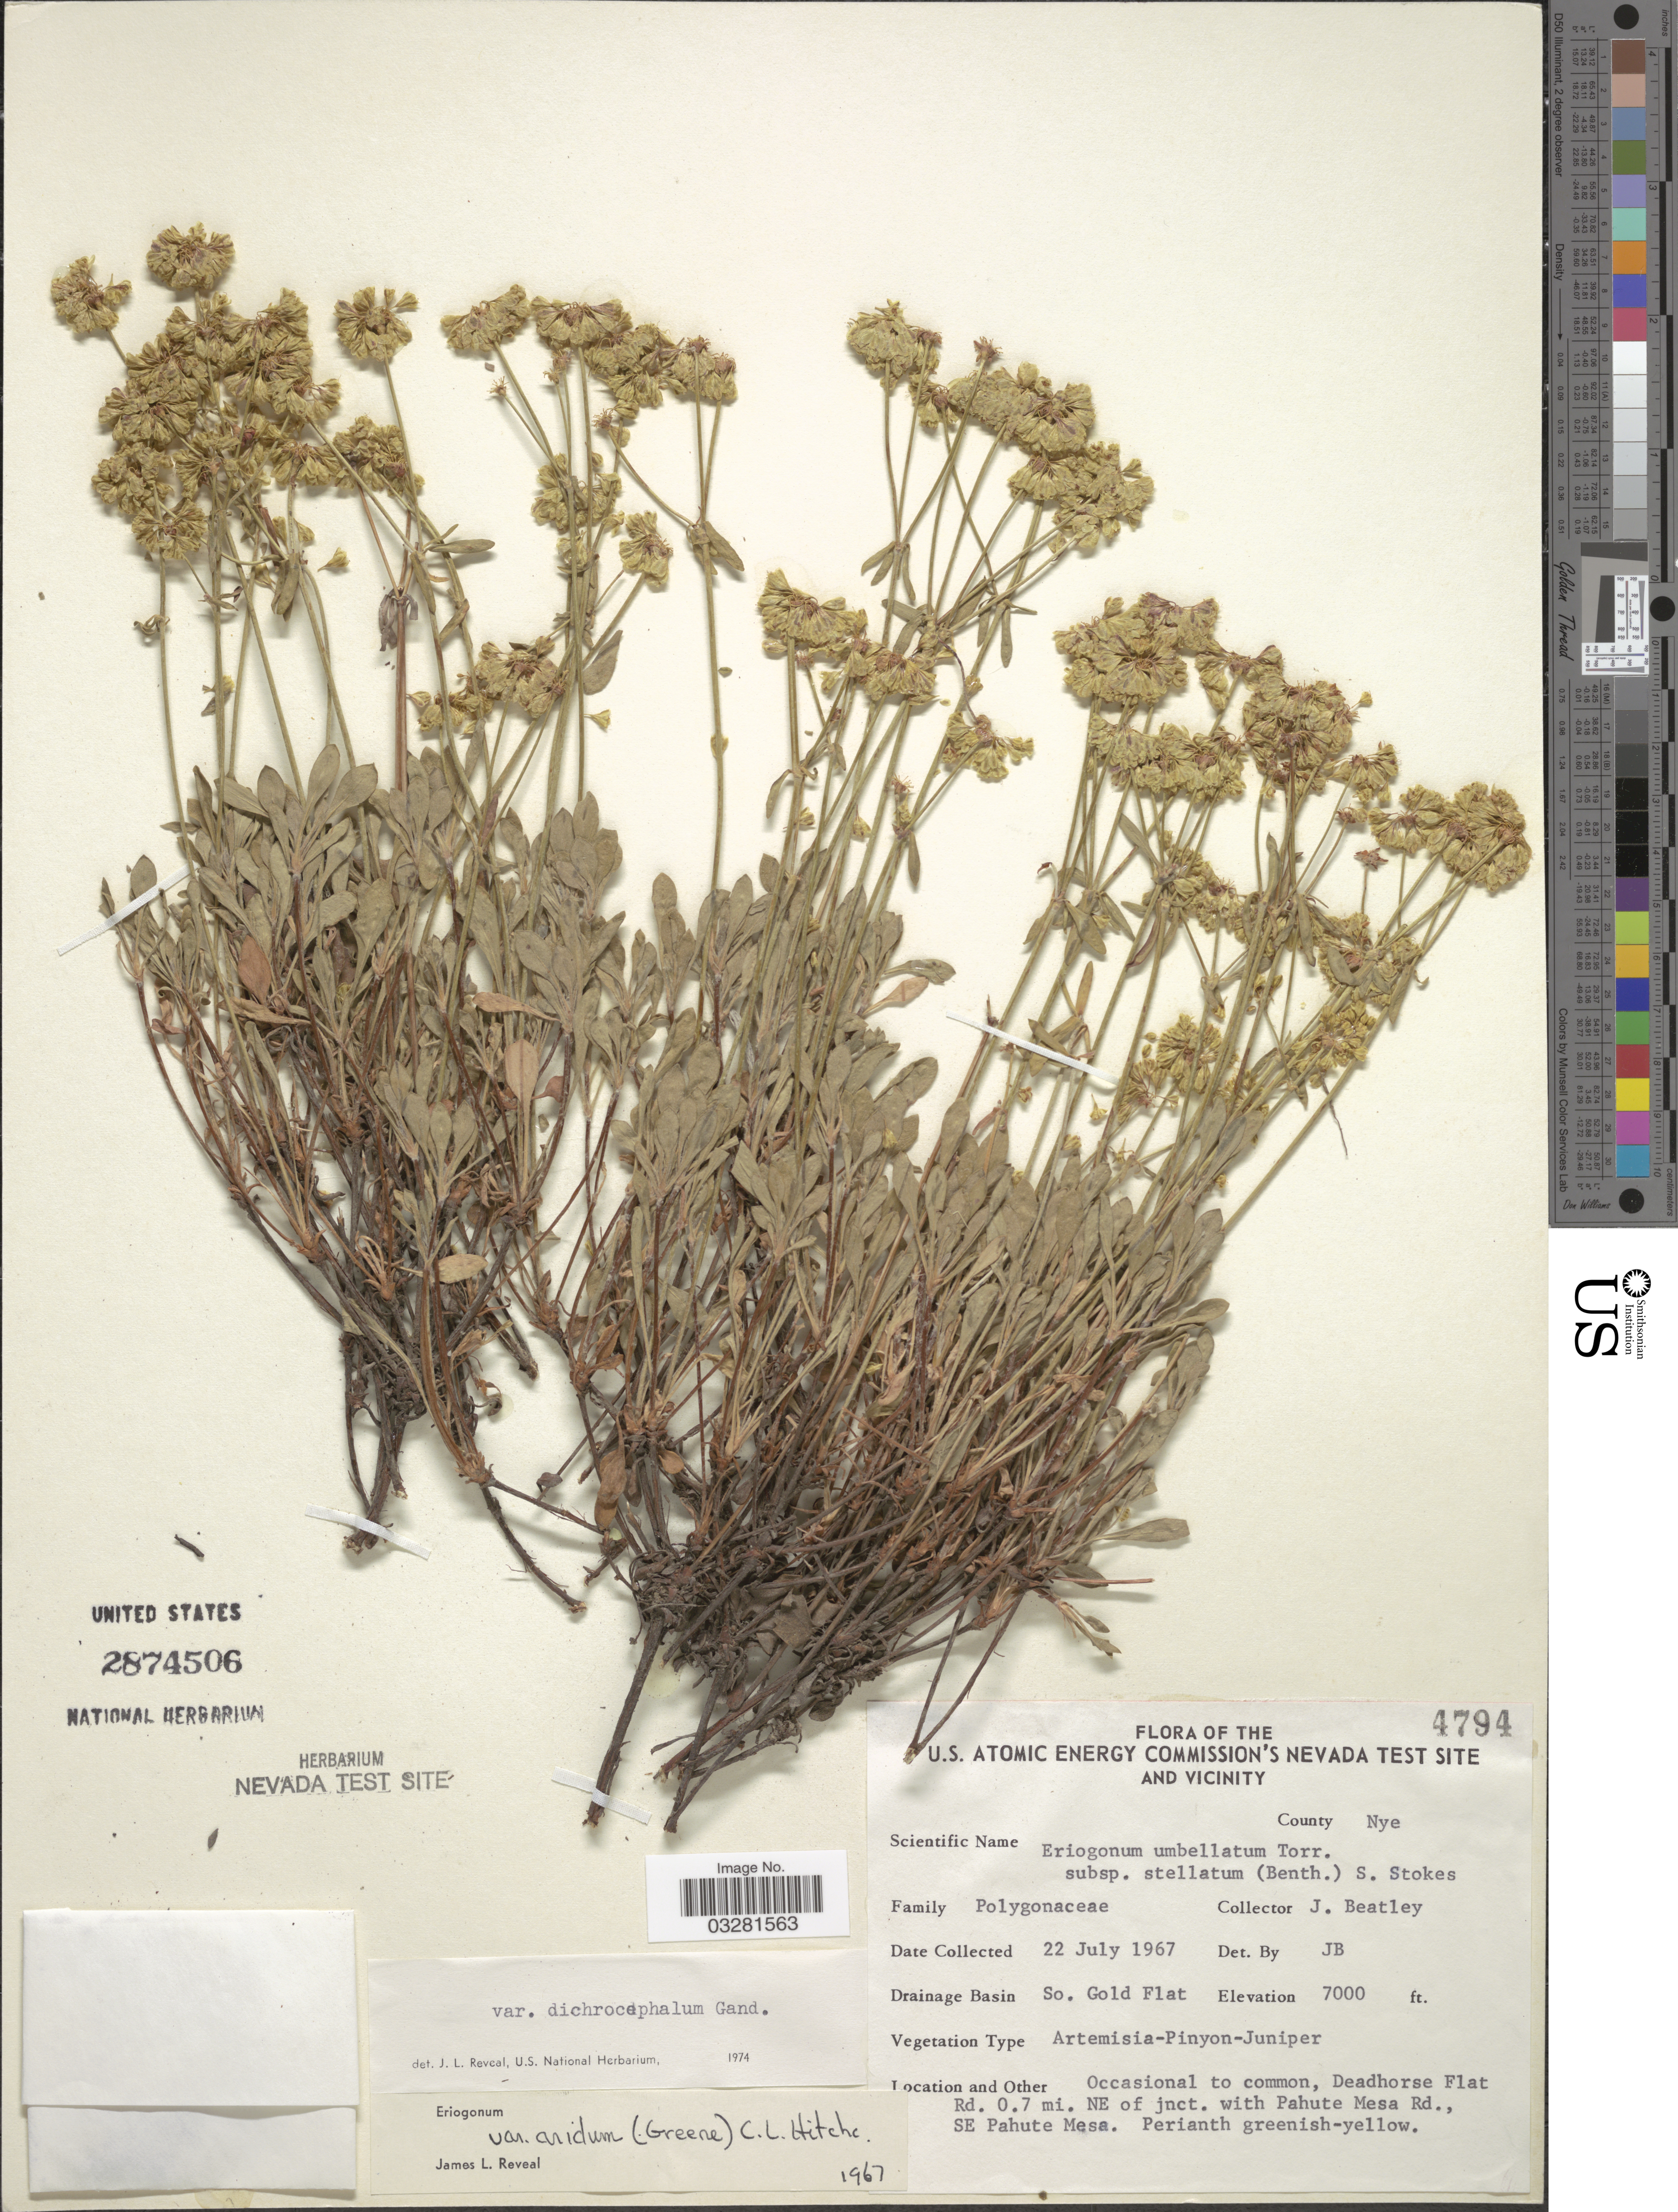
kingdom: Plantae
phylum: Tracheophyta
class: Magnoliopsida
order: Caryophyllales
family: Polygonaceae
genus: Eriogonum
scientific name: Eriogonum umbellatum var. dichrocephalum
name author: Gand.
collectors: J. C. Beatley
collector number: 4794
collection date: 1967-07-22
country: United States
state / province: Nevada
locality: U. S. Atomic Energy Commission's Nevada Test Site and Vicinity. County Nye. Drainage Basin So. Gold Flat. Deadhorse Flat Rd. 0.7 mi. NE of jnct. with Pahute Mesa Rd., SE Pahute Mesa.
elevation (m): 2134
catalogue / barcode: US 2874506